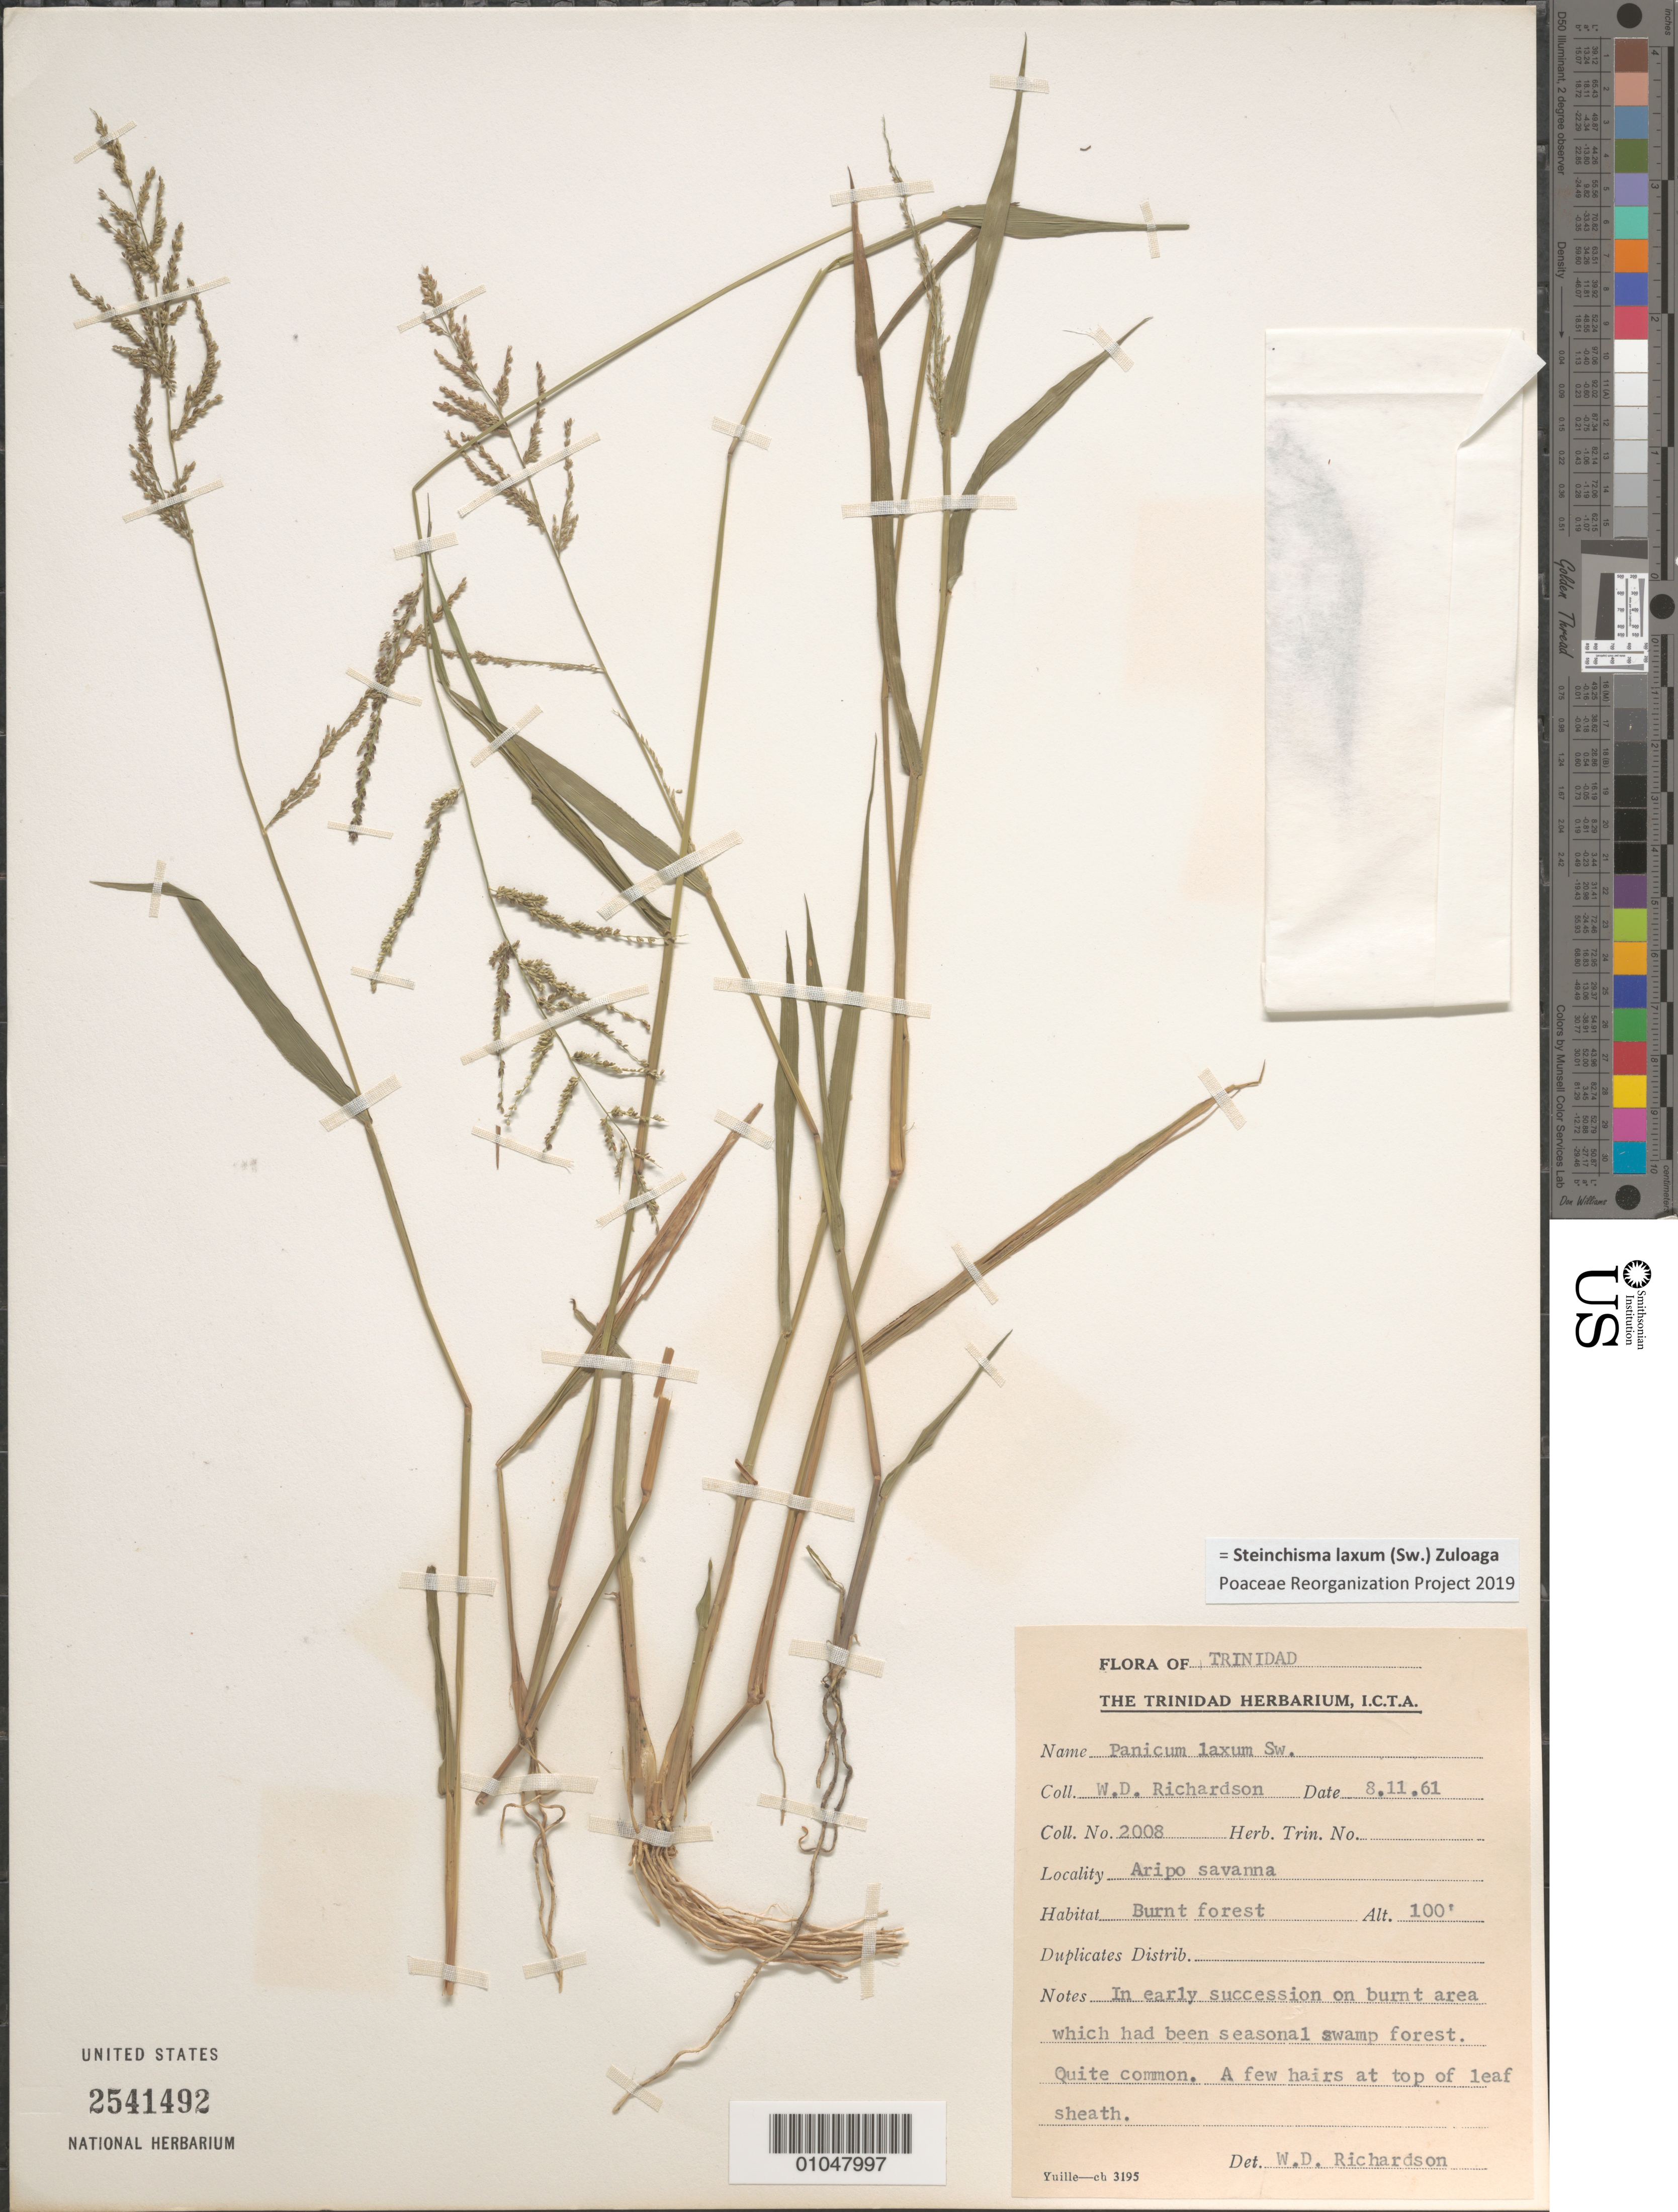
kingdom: Plantae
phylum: Tracheophyta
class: Liliopsida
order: Poales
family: Poaceae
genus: Panicum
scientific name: Panicum laxum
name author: Sw.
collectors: W. D. Richardson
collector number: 2008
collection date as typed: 08 Nov 1961 or 11 Aug 1961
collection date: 1961-08-11 or 1961-11-08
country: Trinidad and Tobago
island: Trinidad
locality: Aripo Savanna, In early succession on burnt area which had been seasonal swamp forest.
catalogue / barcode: US 2541492